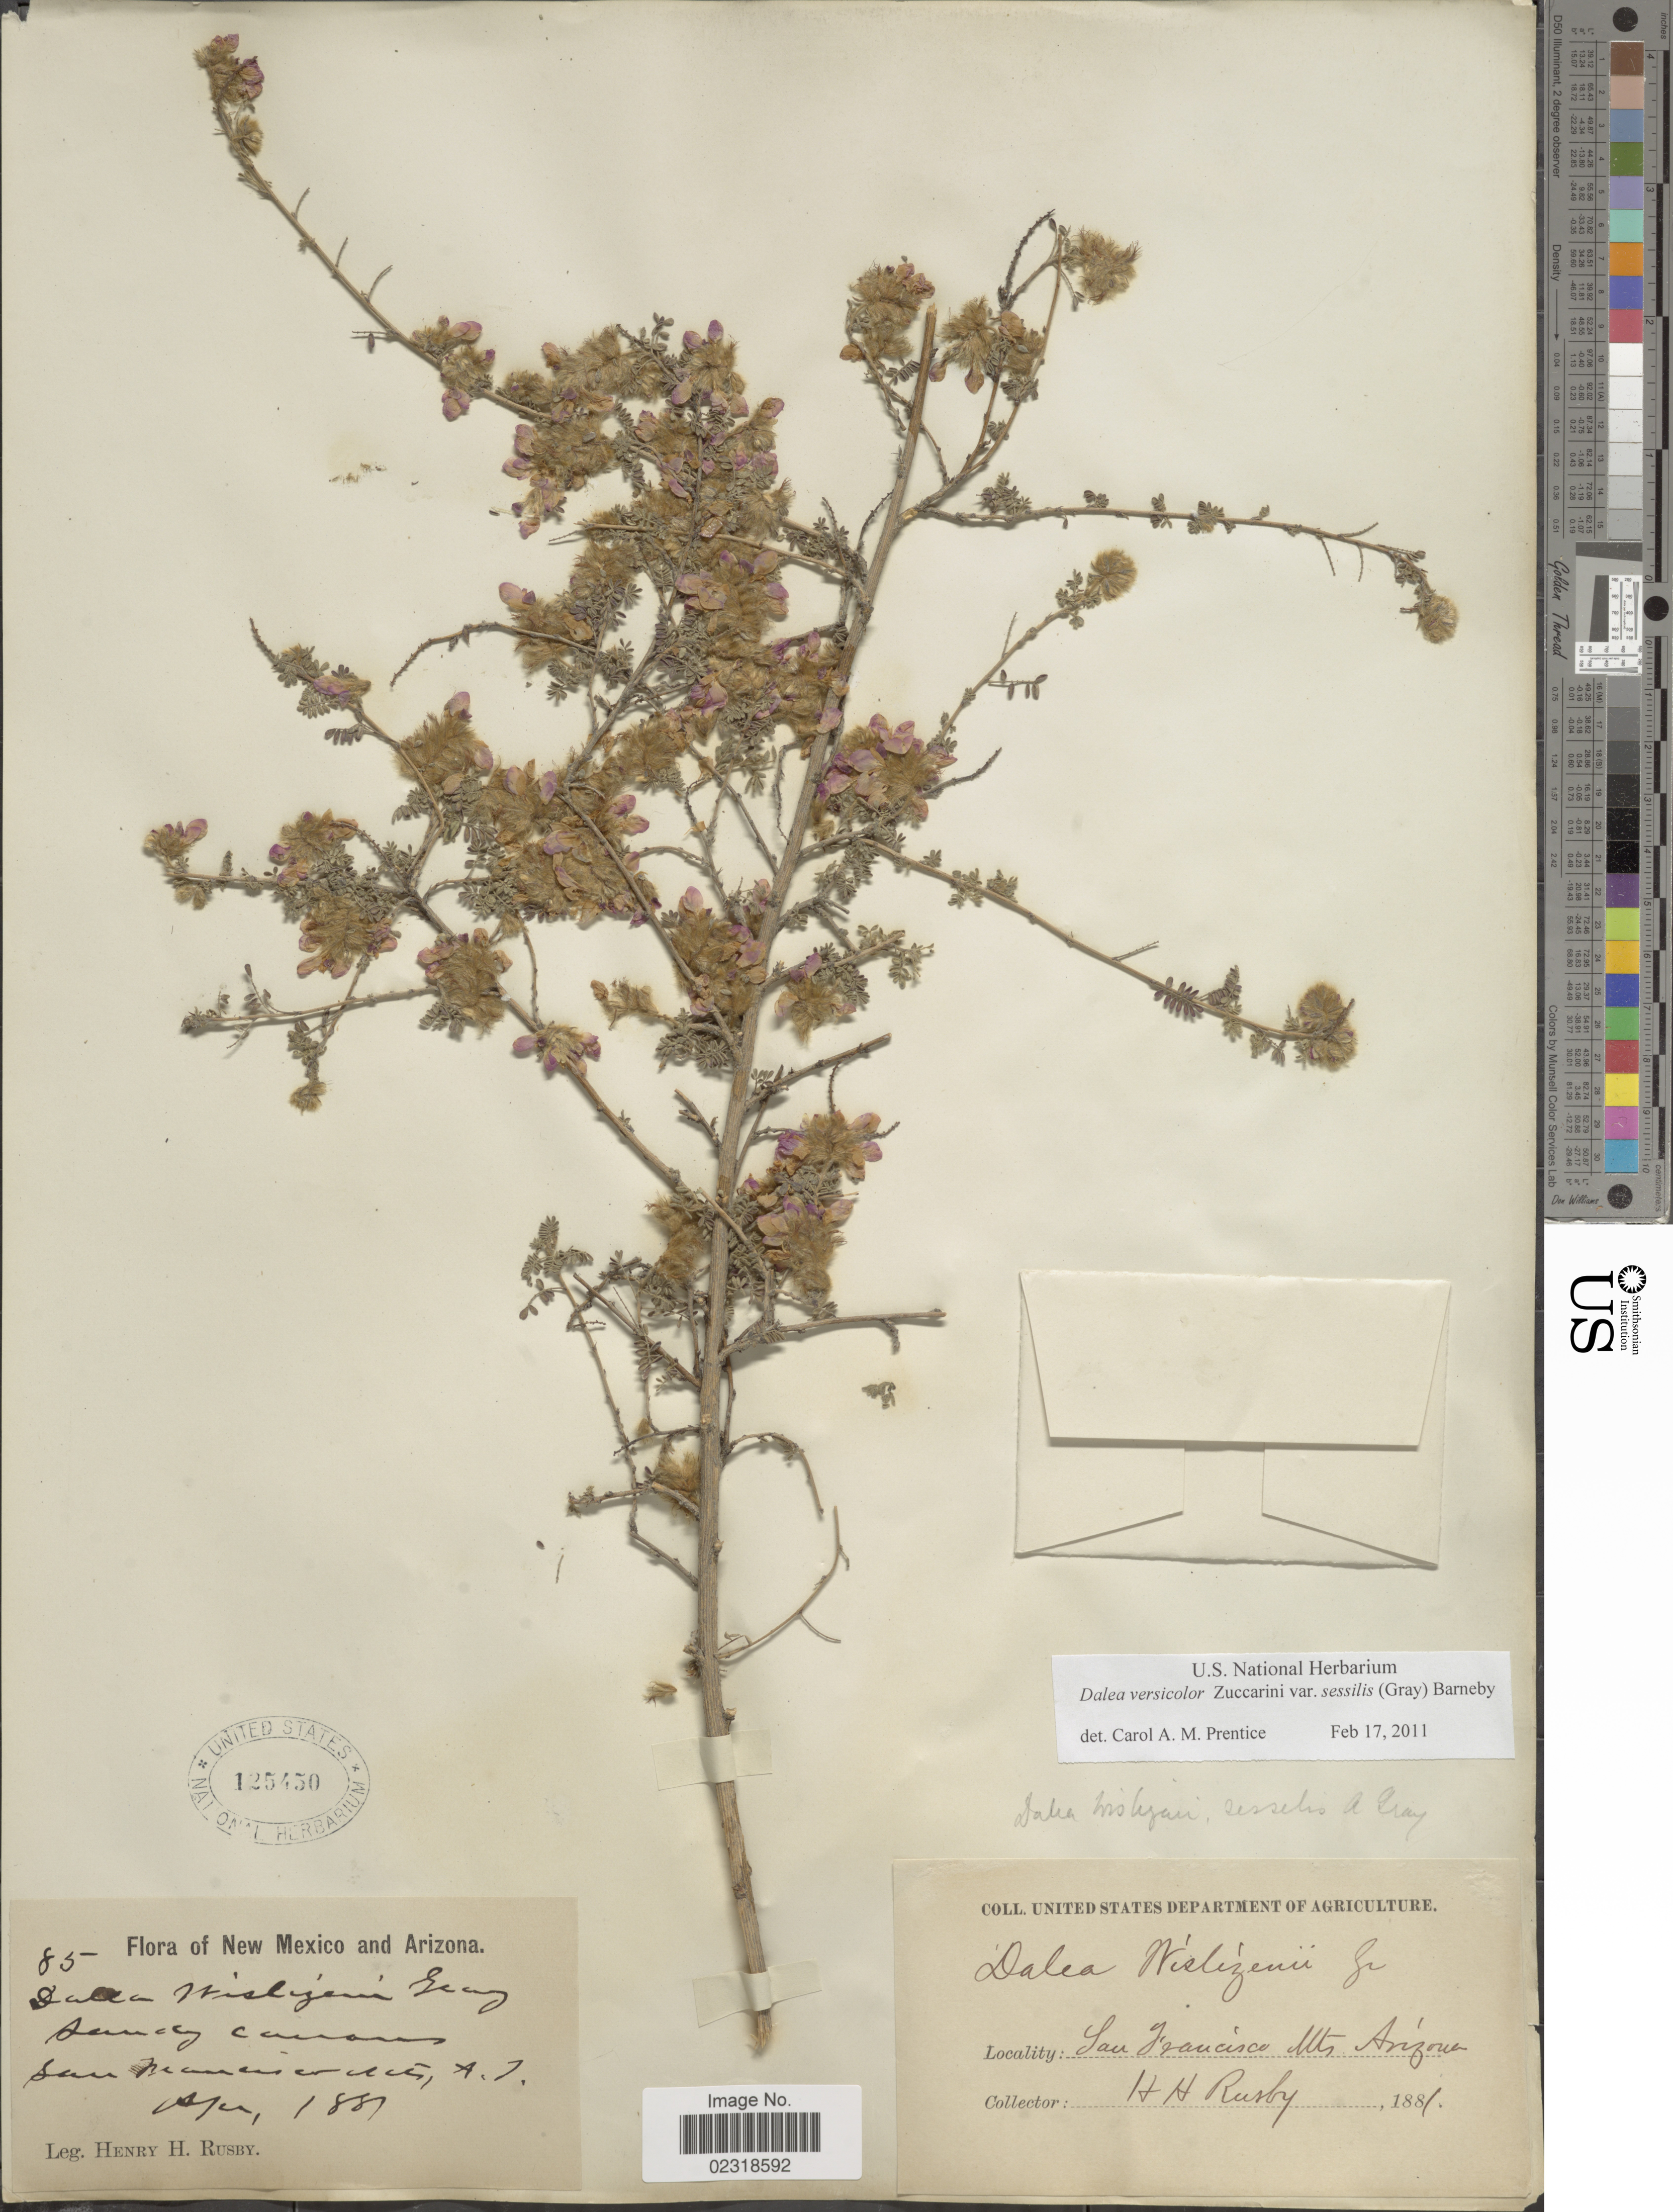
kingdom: Plantae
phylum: Tracheophyta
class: Magnoliopsida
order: Fabales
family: Fabaceae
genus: Dalea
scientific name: Dalea versicolor var. sessilis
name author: Zucc.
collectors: H. H. Rusby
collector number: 85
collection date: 1881-04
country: United States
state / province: Arizona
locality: Sandy canyons, San Francisco Mts.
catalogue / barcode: US 125450